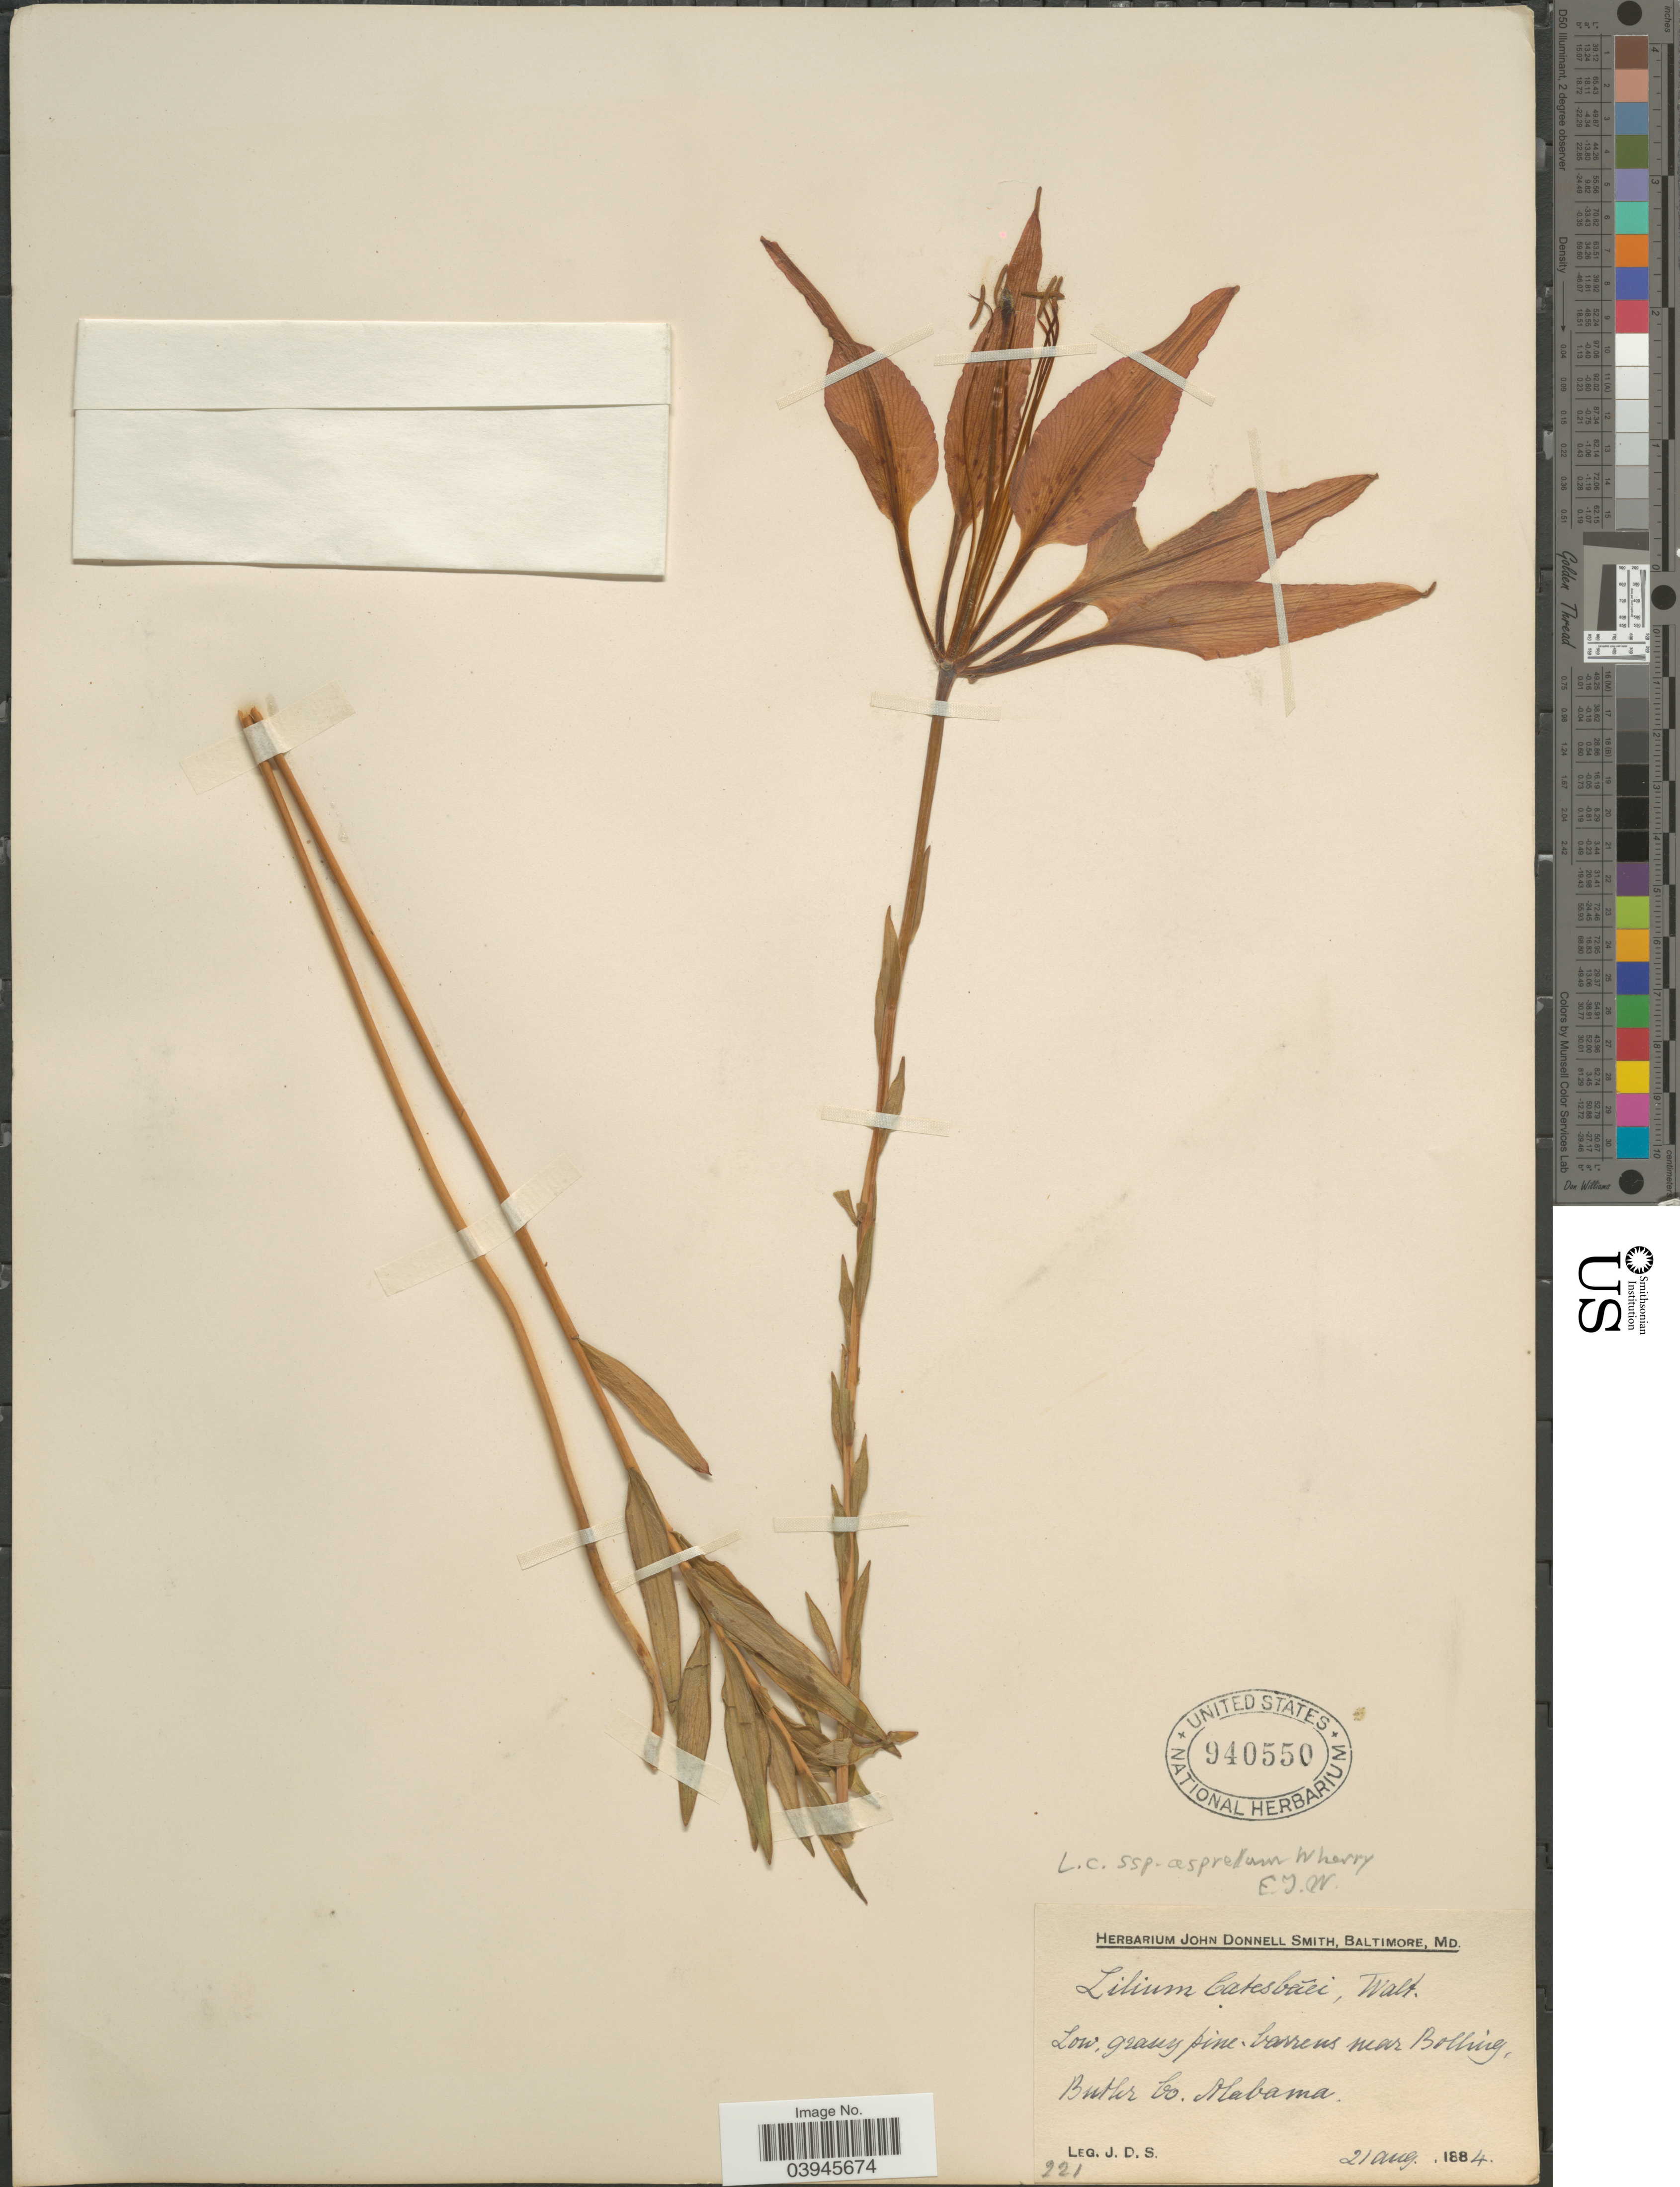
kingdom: Plantae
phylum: Tracheophyta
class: Liliopsida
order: Liliales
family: Liliaceae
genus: Lilium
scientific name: Lilium catesbaei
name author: Walter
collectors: J. Donnell Smith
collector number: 221?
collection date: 1884-08-21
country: United States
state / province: Alabama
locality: Low, grassy pine-barrens near Bolling, Butler Co.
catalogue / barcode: US 940550